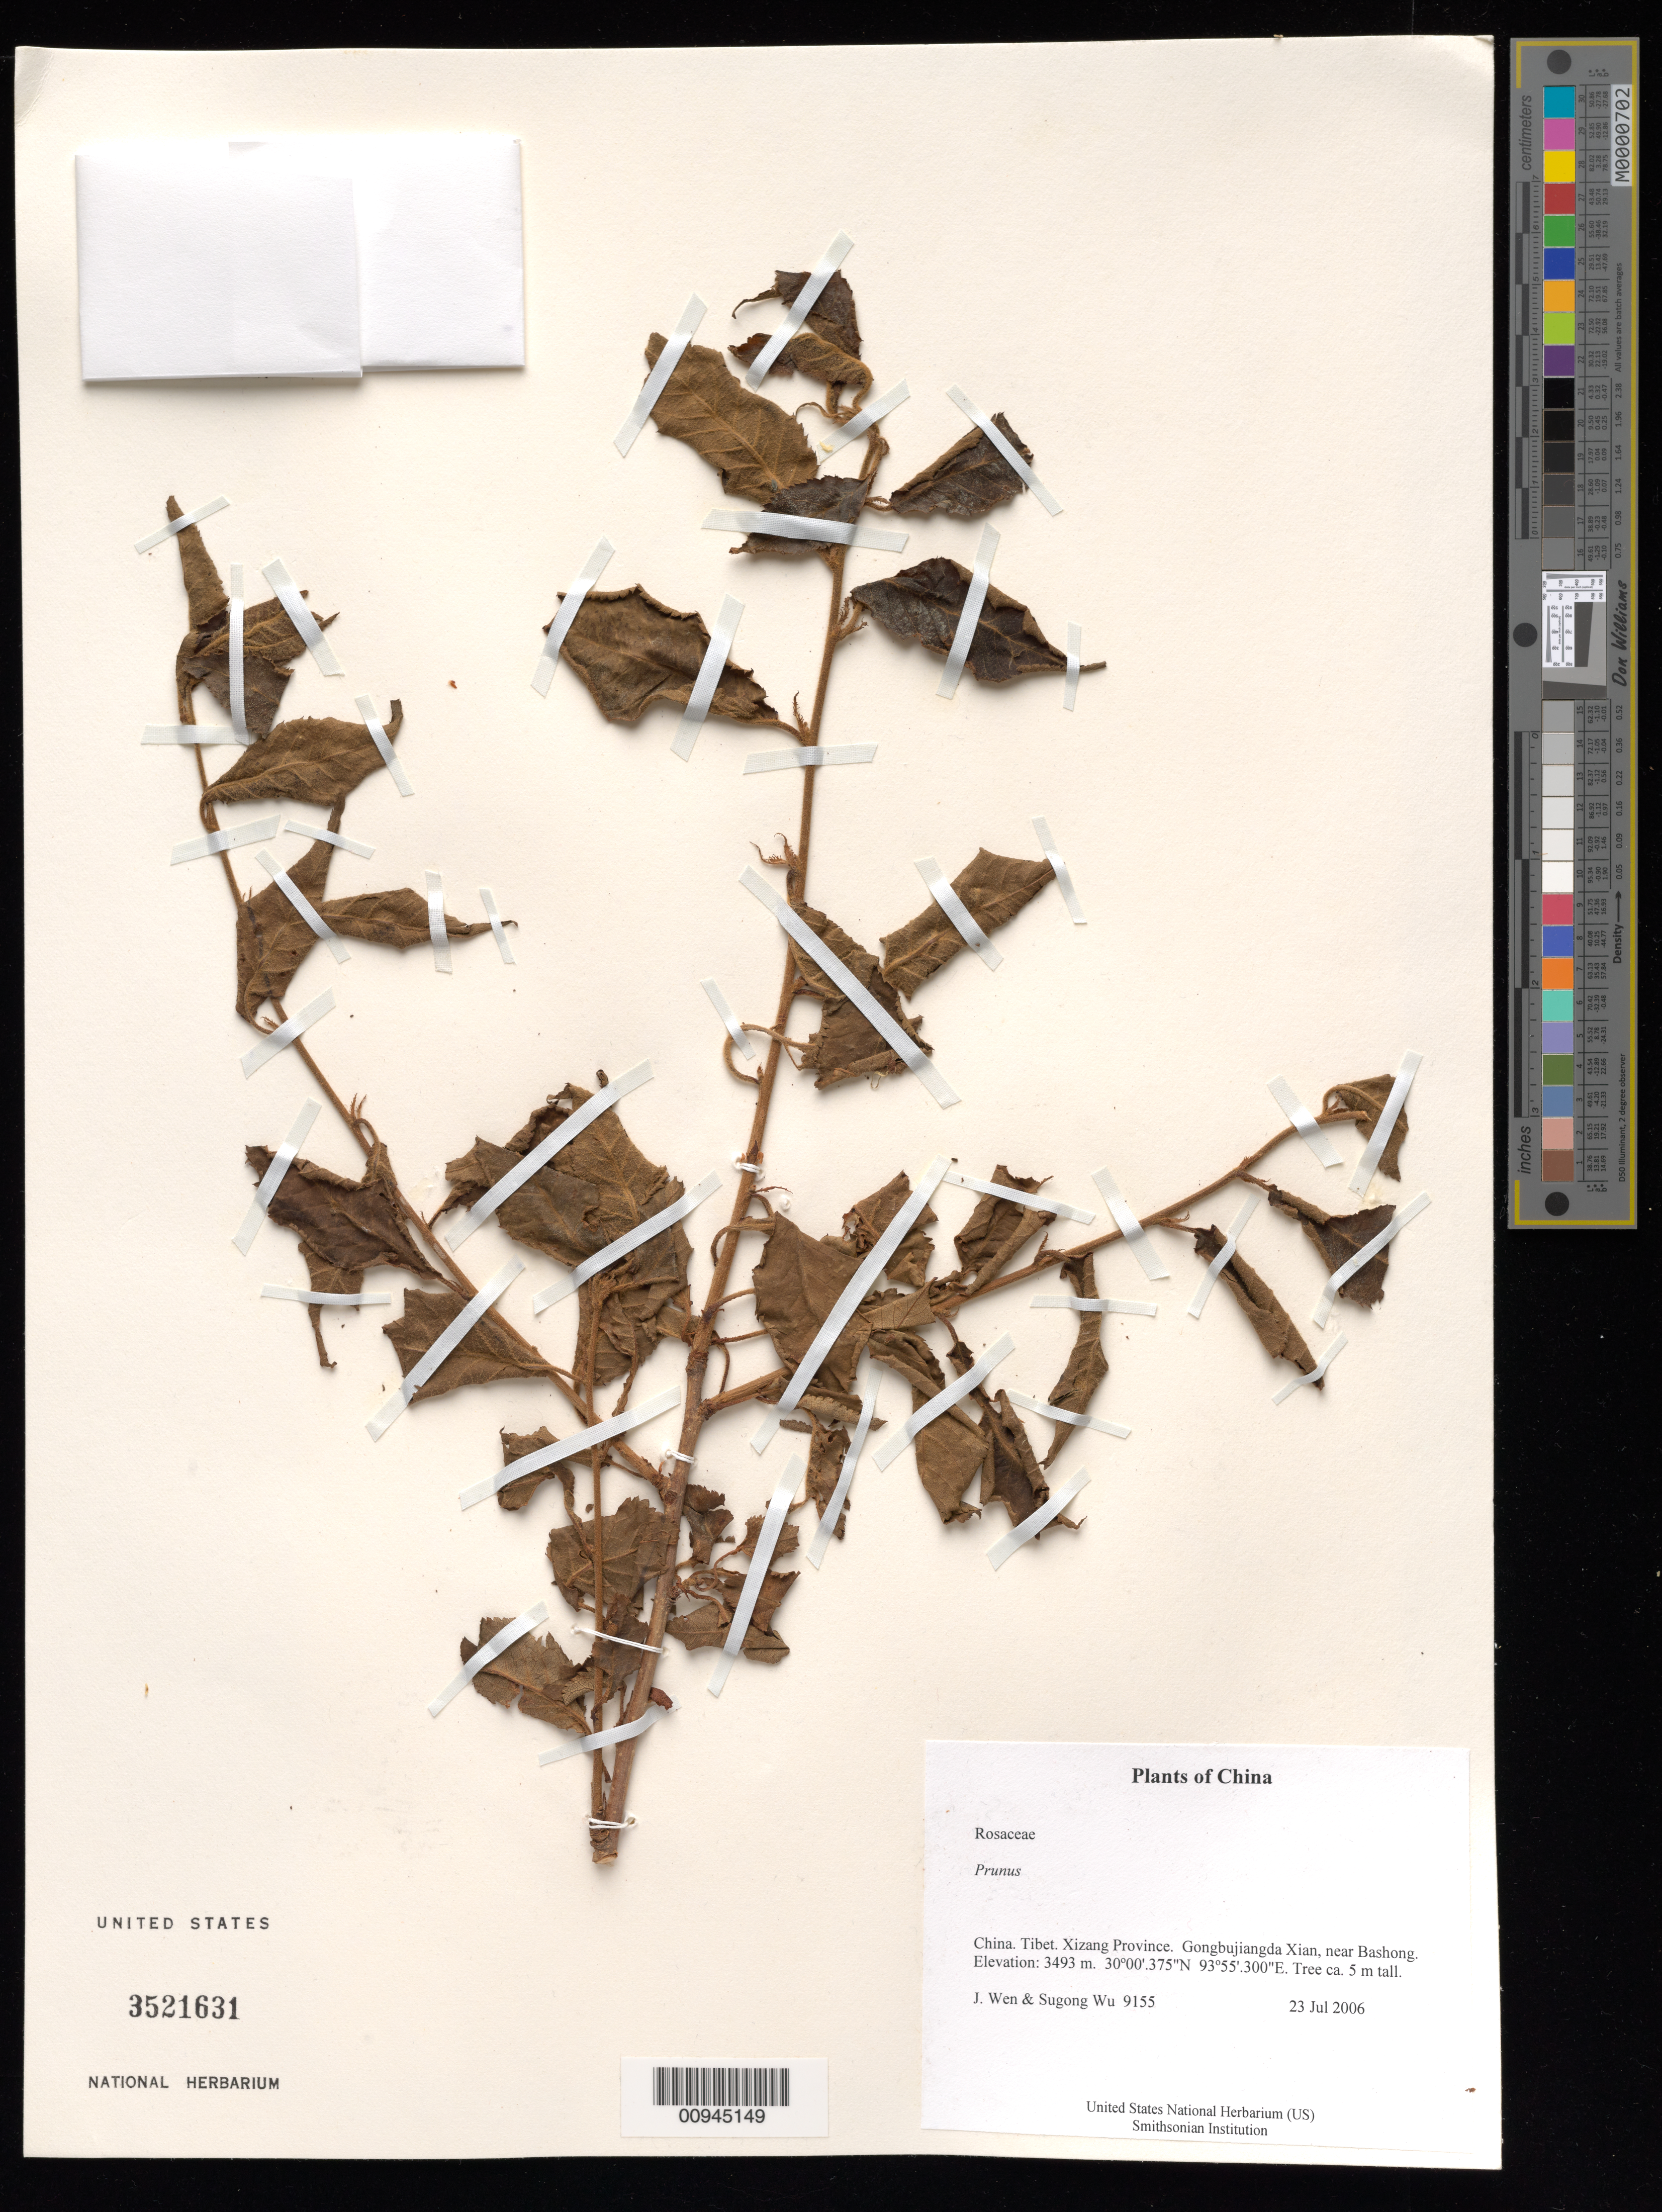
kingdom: Plantae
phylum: Tracheophyta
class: Magnoliopsida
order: Rosales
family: Rosaceae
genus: Prunus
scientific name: Prunus sp.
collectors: J. Wen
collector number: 9155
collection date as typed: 23 Jul 2006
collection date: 2006-07-23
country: China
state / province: Xizang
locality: Xizang Province. Gongbujiangda Xian, near Bashong.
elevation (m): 3493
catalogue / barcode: US 3521631